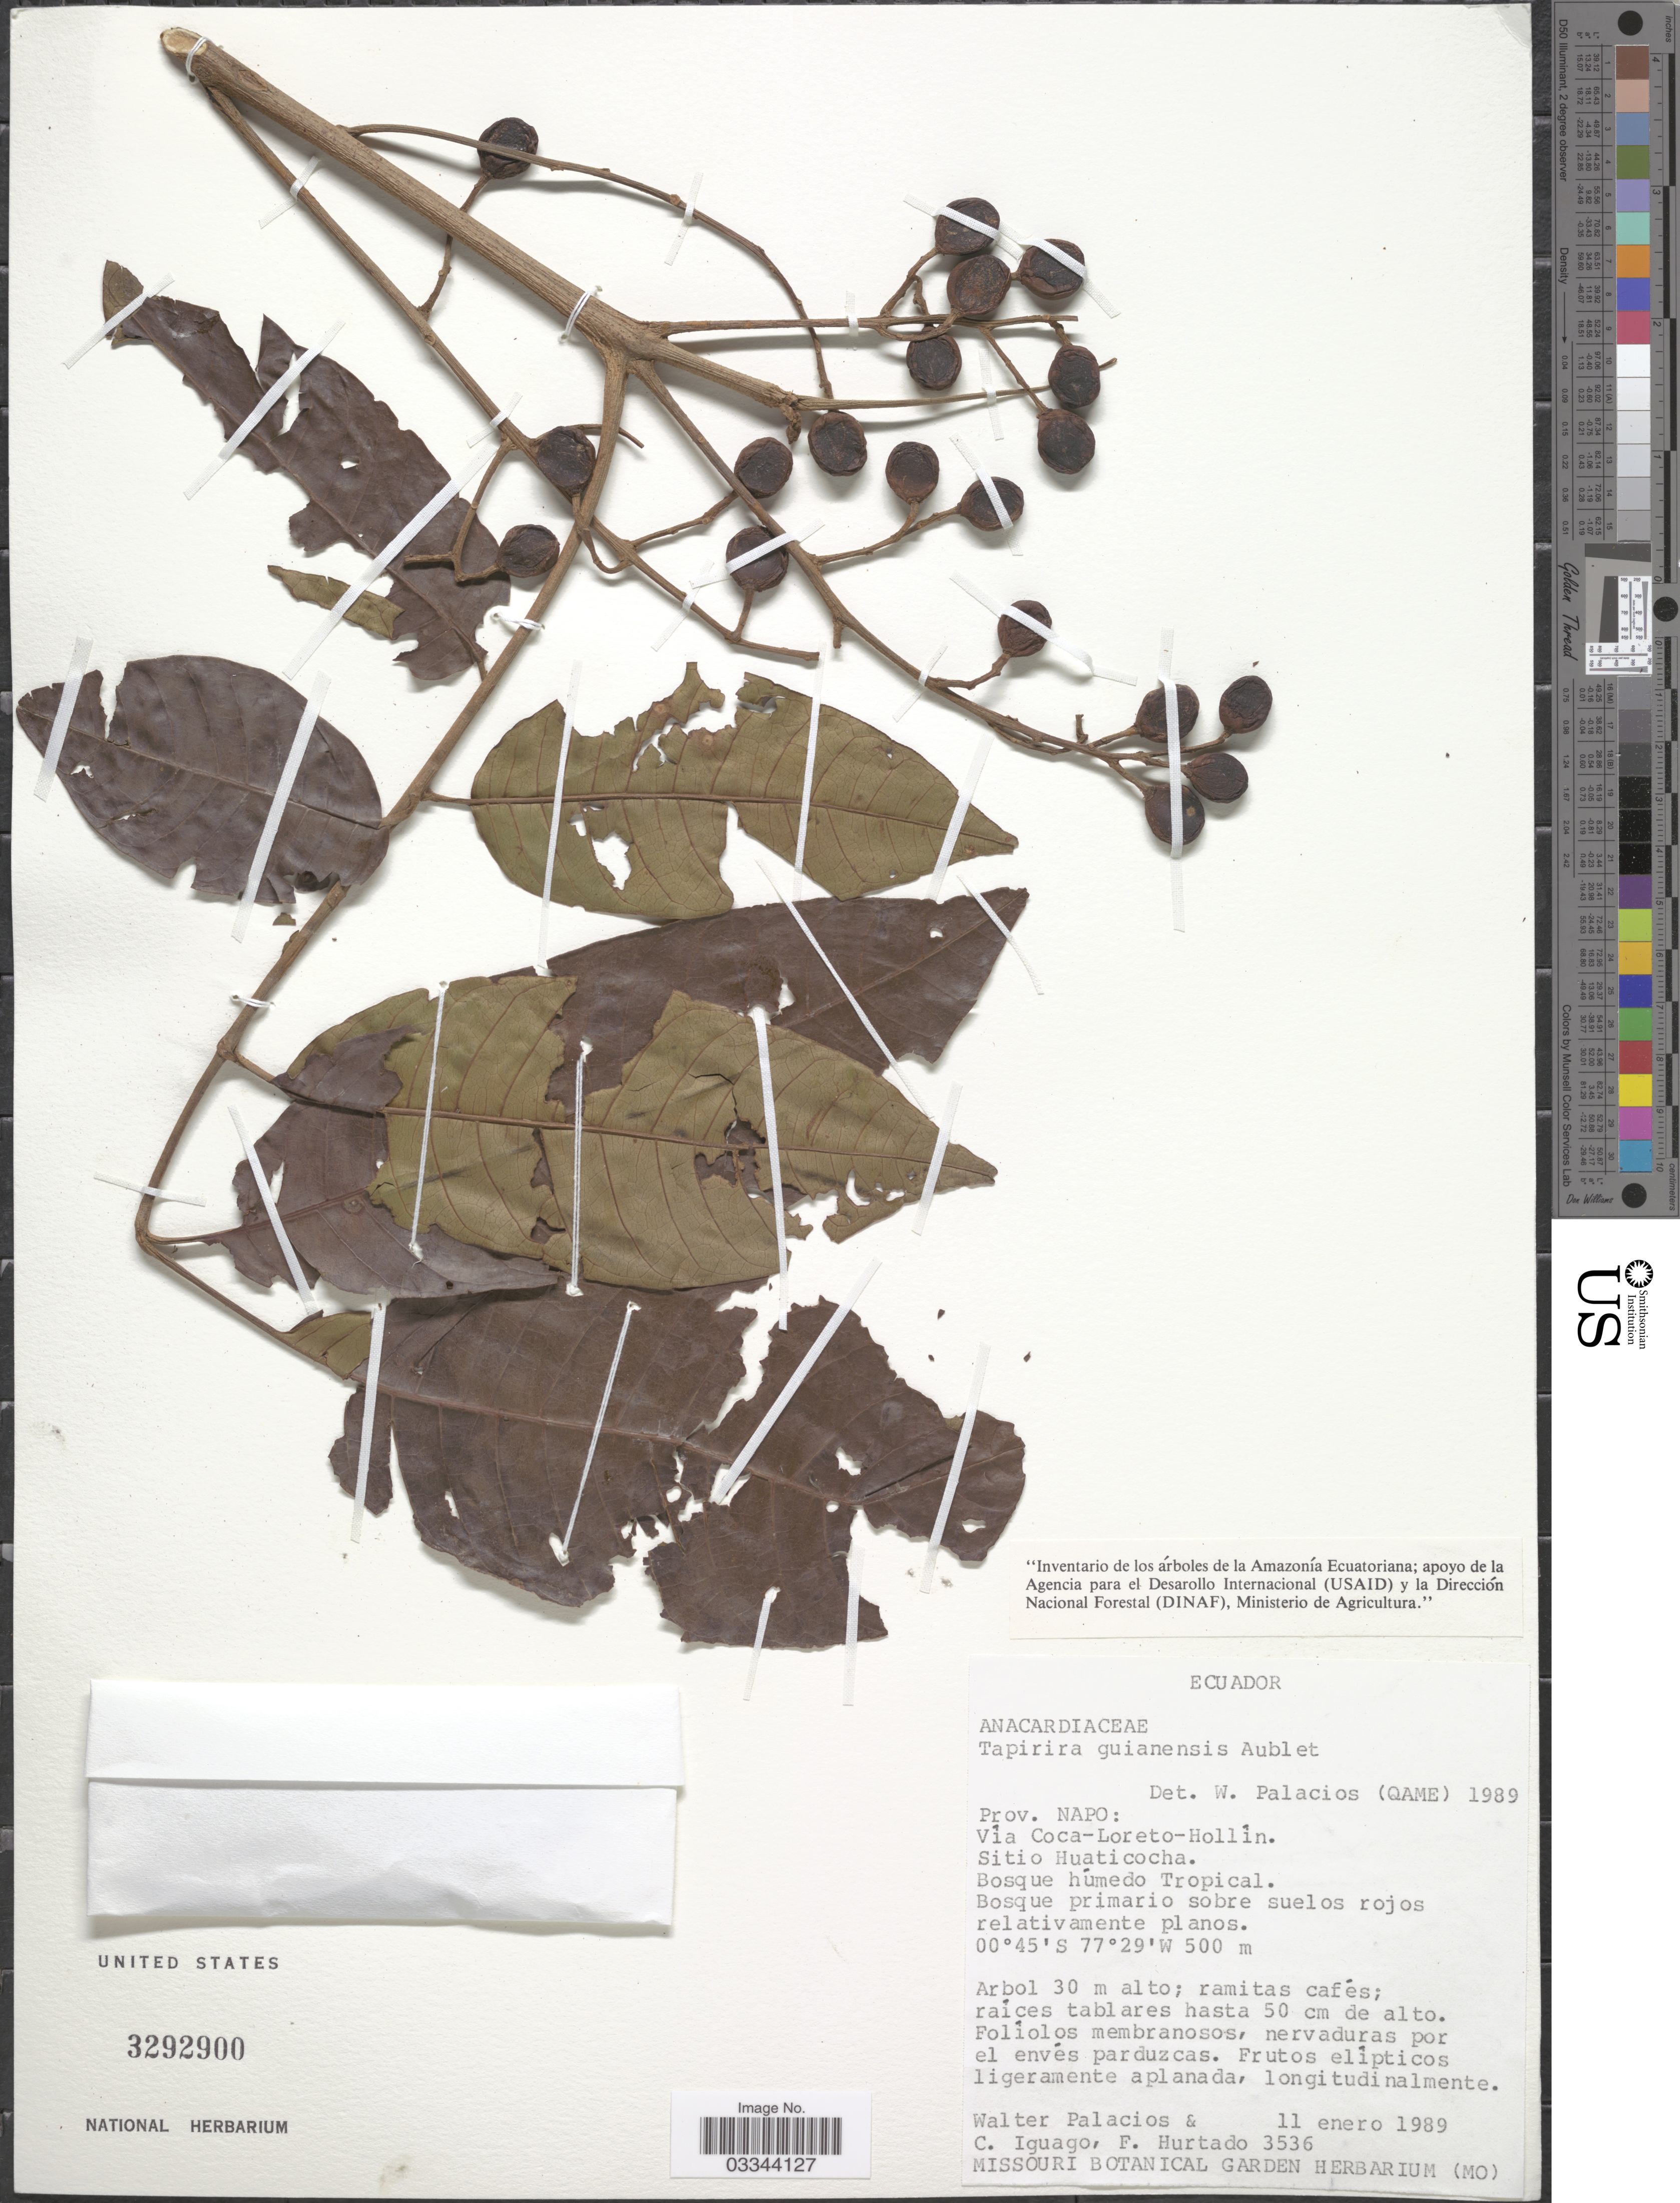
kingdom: Plantae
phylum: Tracheophyta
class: Magnoliopsida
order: Sapindales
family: Anacardiaceae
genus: Tapirira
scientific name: Tapirira guianensis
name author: Aubl.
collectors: W. Palacios, C. Iguago & F. Hurtado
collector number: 3536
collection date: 1989-01-11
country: Ecuador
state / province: Napo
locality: Vía Coca-Loreto-Hollín. Sitio Huaticocha.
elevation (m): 500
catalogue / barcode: US 3292900